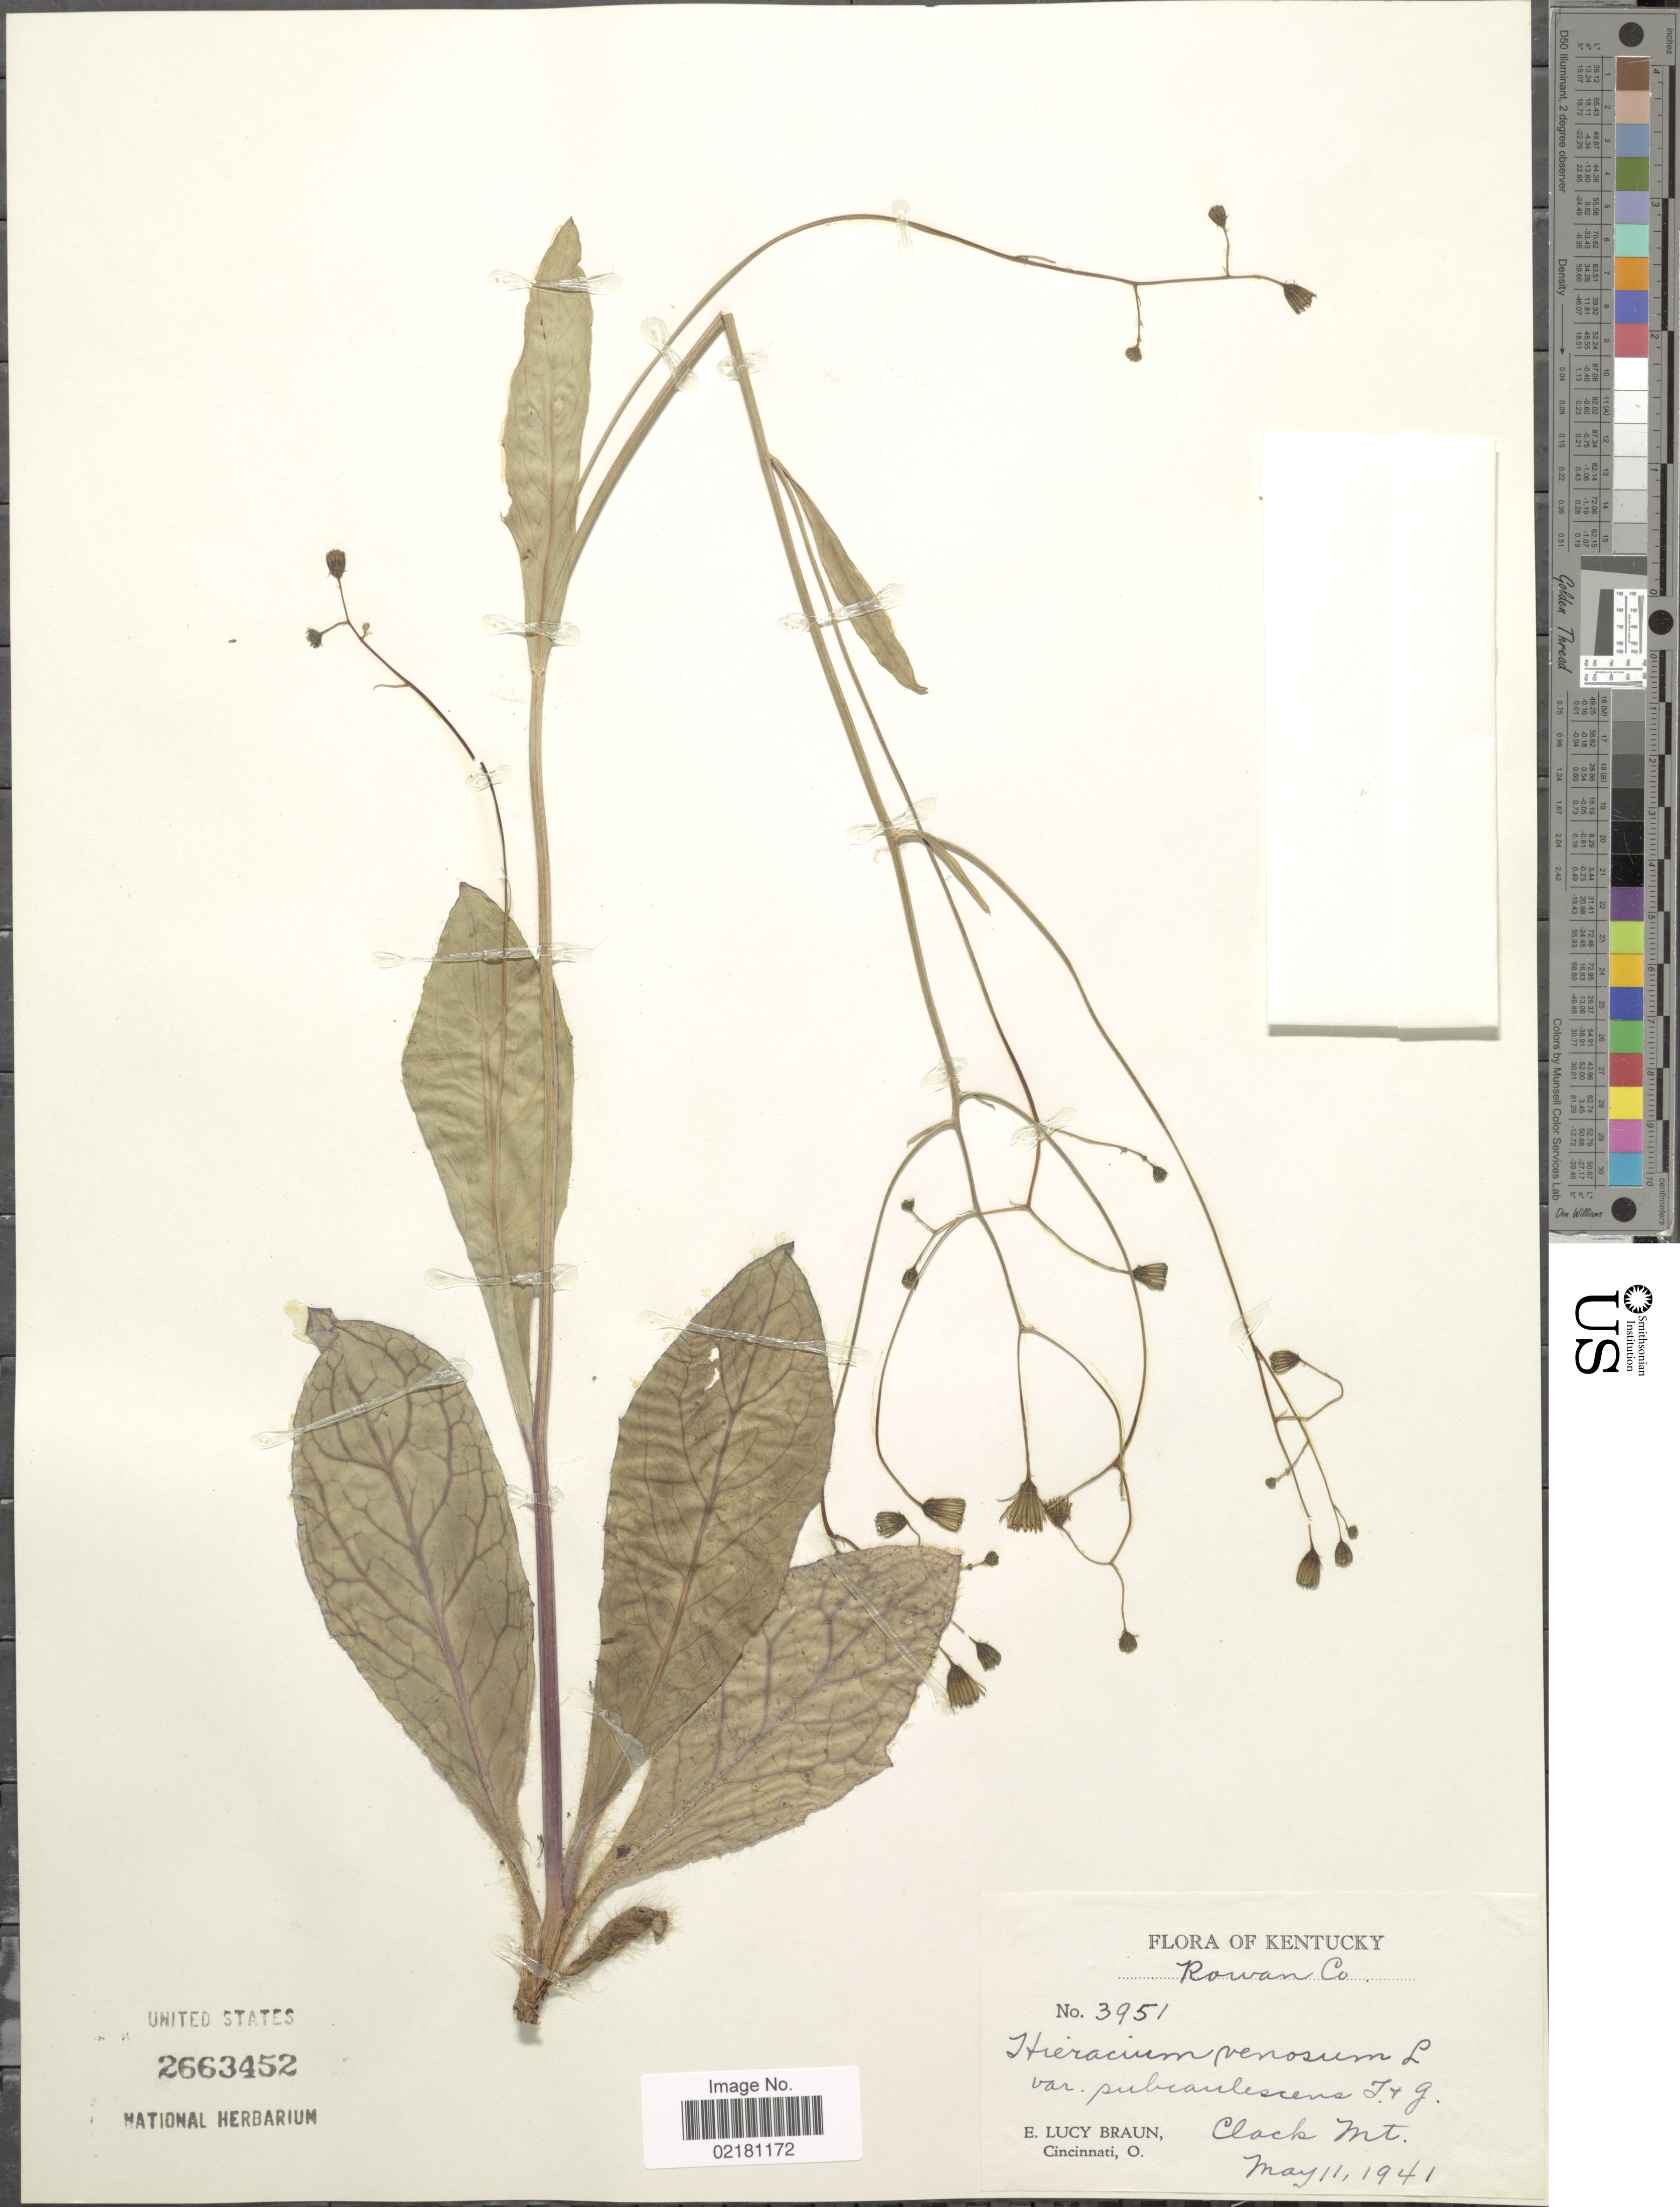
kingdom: Plantae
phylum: Tracheophyta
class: Magnoliopsida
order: Asterales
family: Asteraceae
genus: Hieracium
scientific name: Hieracium venosum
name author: L.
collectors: E. L. Braun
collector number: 3951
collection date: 1941-05-11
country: United States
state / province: Kentucky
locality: Rowan Co. Clock Mt.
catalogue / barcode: US 2663452